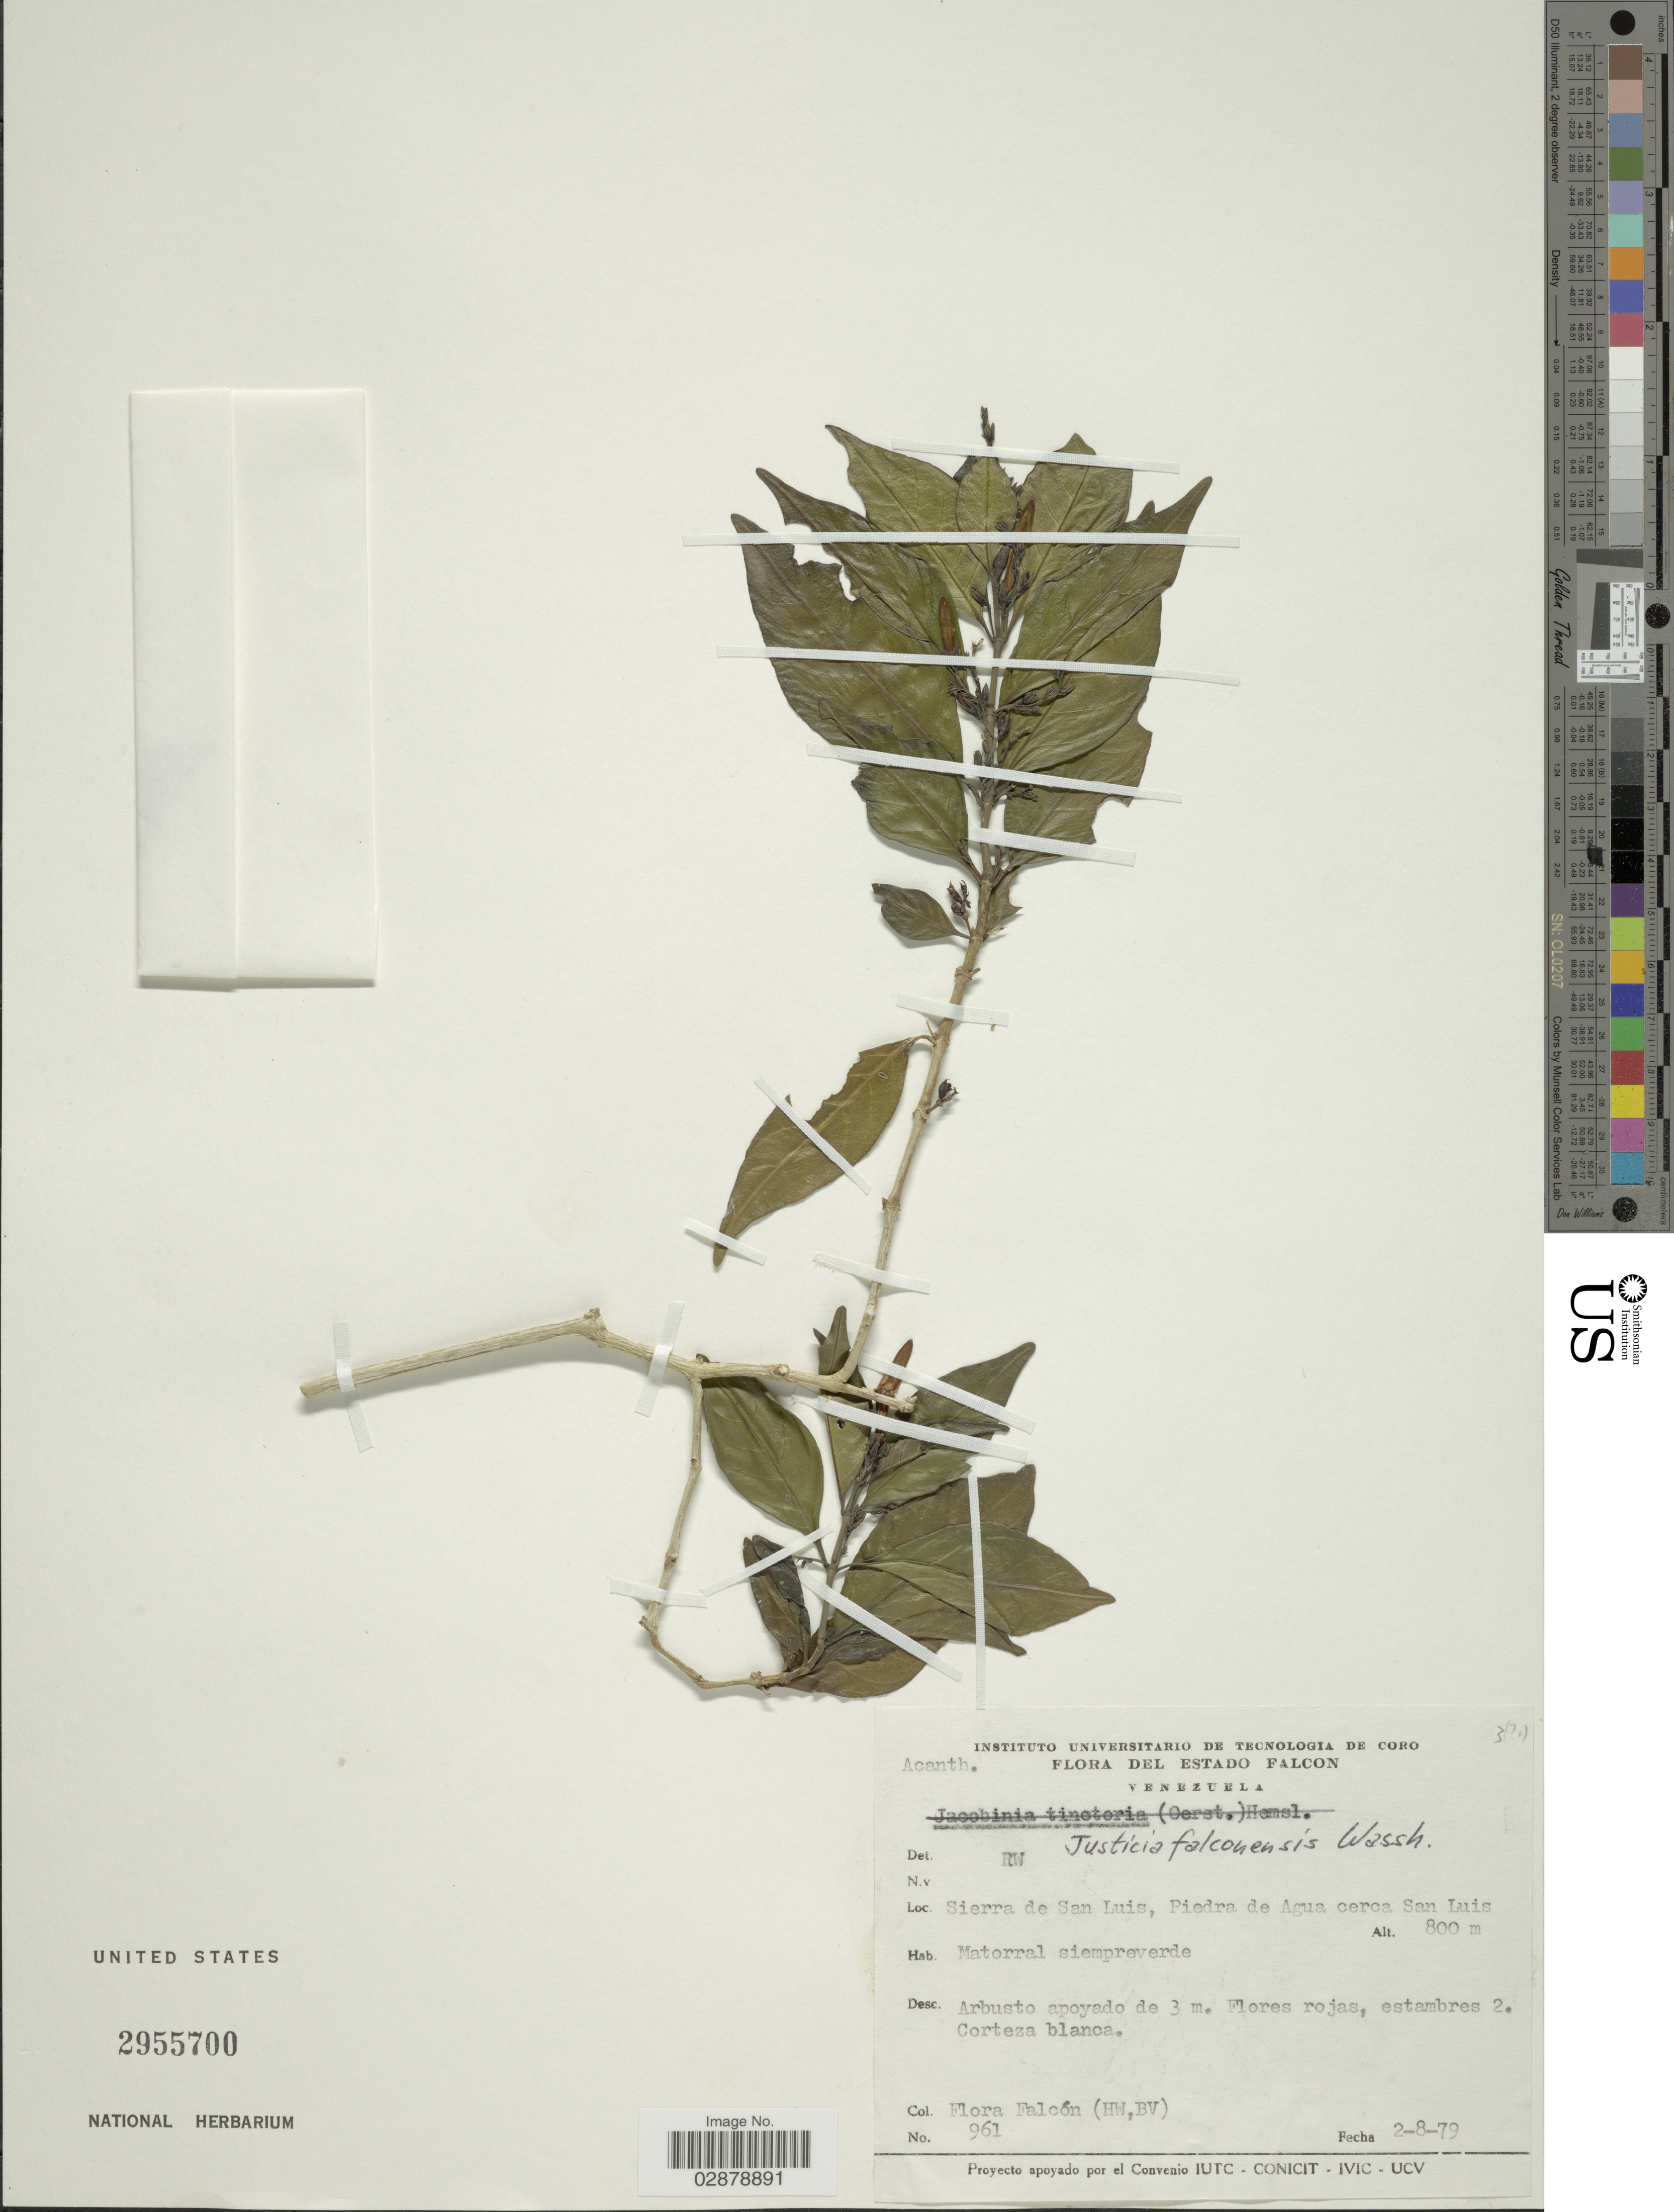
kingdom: Plantae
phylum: Tracheophyta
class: Magnoliopsida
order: Lamiales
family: Acanthaceae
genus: Justicia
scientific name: Justicia falconensis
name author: Wassh.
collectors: Flora Falcón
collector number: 961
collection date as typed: Transcribed d/m/y: 2/8/79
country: Venezuela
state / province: Falcón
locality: Sierra de San Luis, Piedra de Agua cerca San Luis.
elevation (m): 800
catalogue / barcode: US 2955700